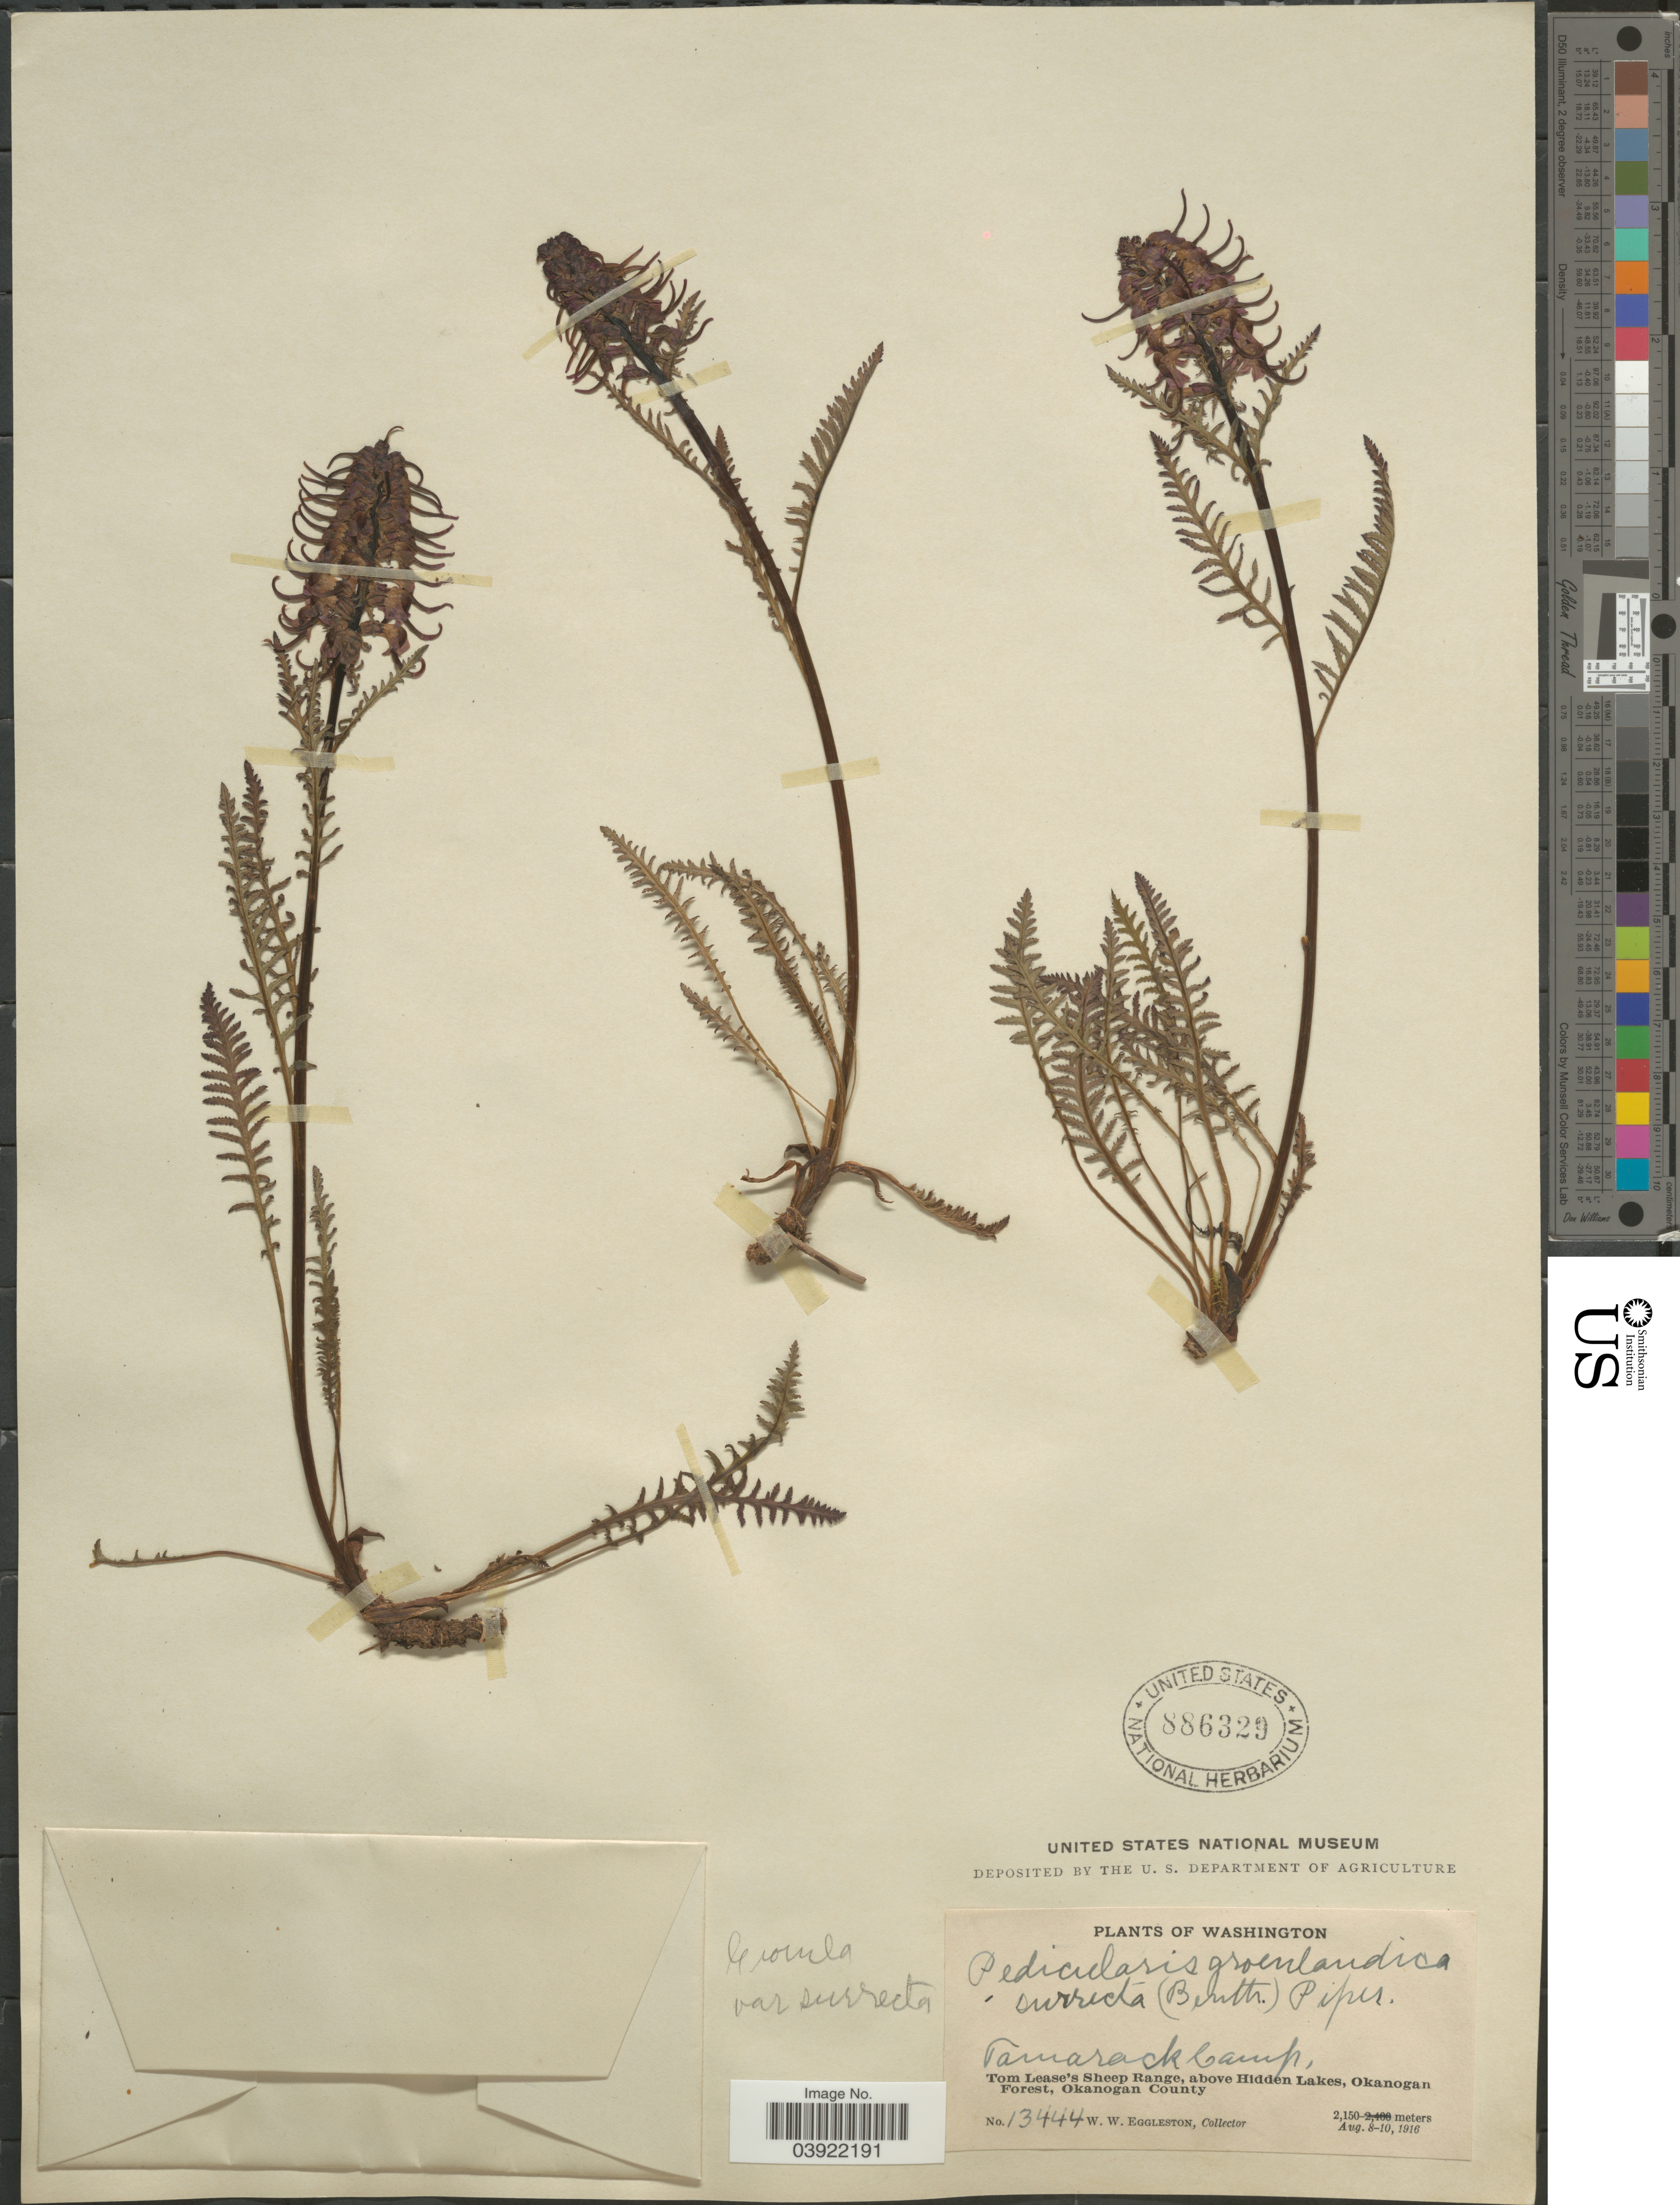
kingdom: Plantae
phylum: Tracheophyta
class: Magnoliopsida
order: Lamiales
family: Orobanchaceae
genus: Pedicularis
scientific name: Pedicularis groenlandica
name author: Retz.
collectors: W. W. Eggleston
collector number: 13444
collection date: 1916-08-08/1916-08-10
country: United States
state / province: Washington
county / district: Okanogan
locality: Tamarack Camp, Tom Lease's Sheep Range, above Hidden Lakes, Okanogan Forest, Okanogan County.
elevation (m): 2150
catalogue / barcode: US 886329